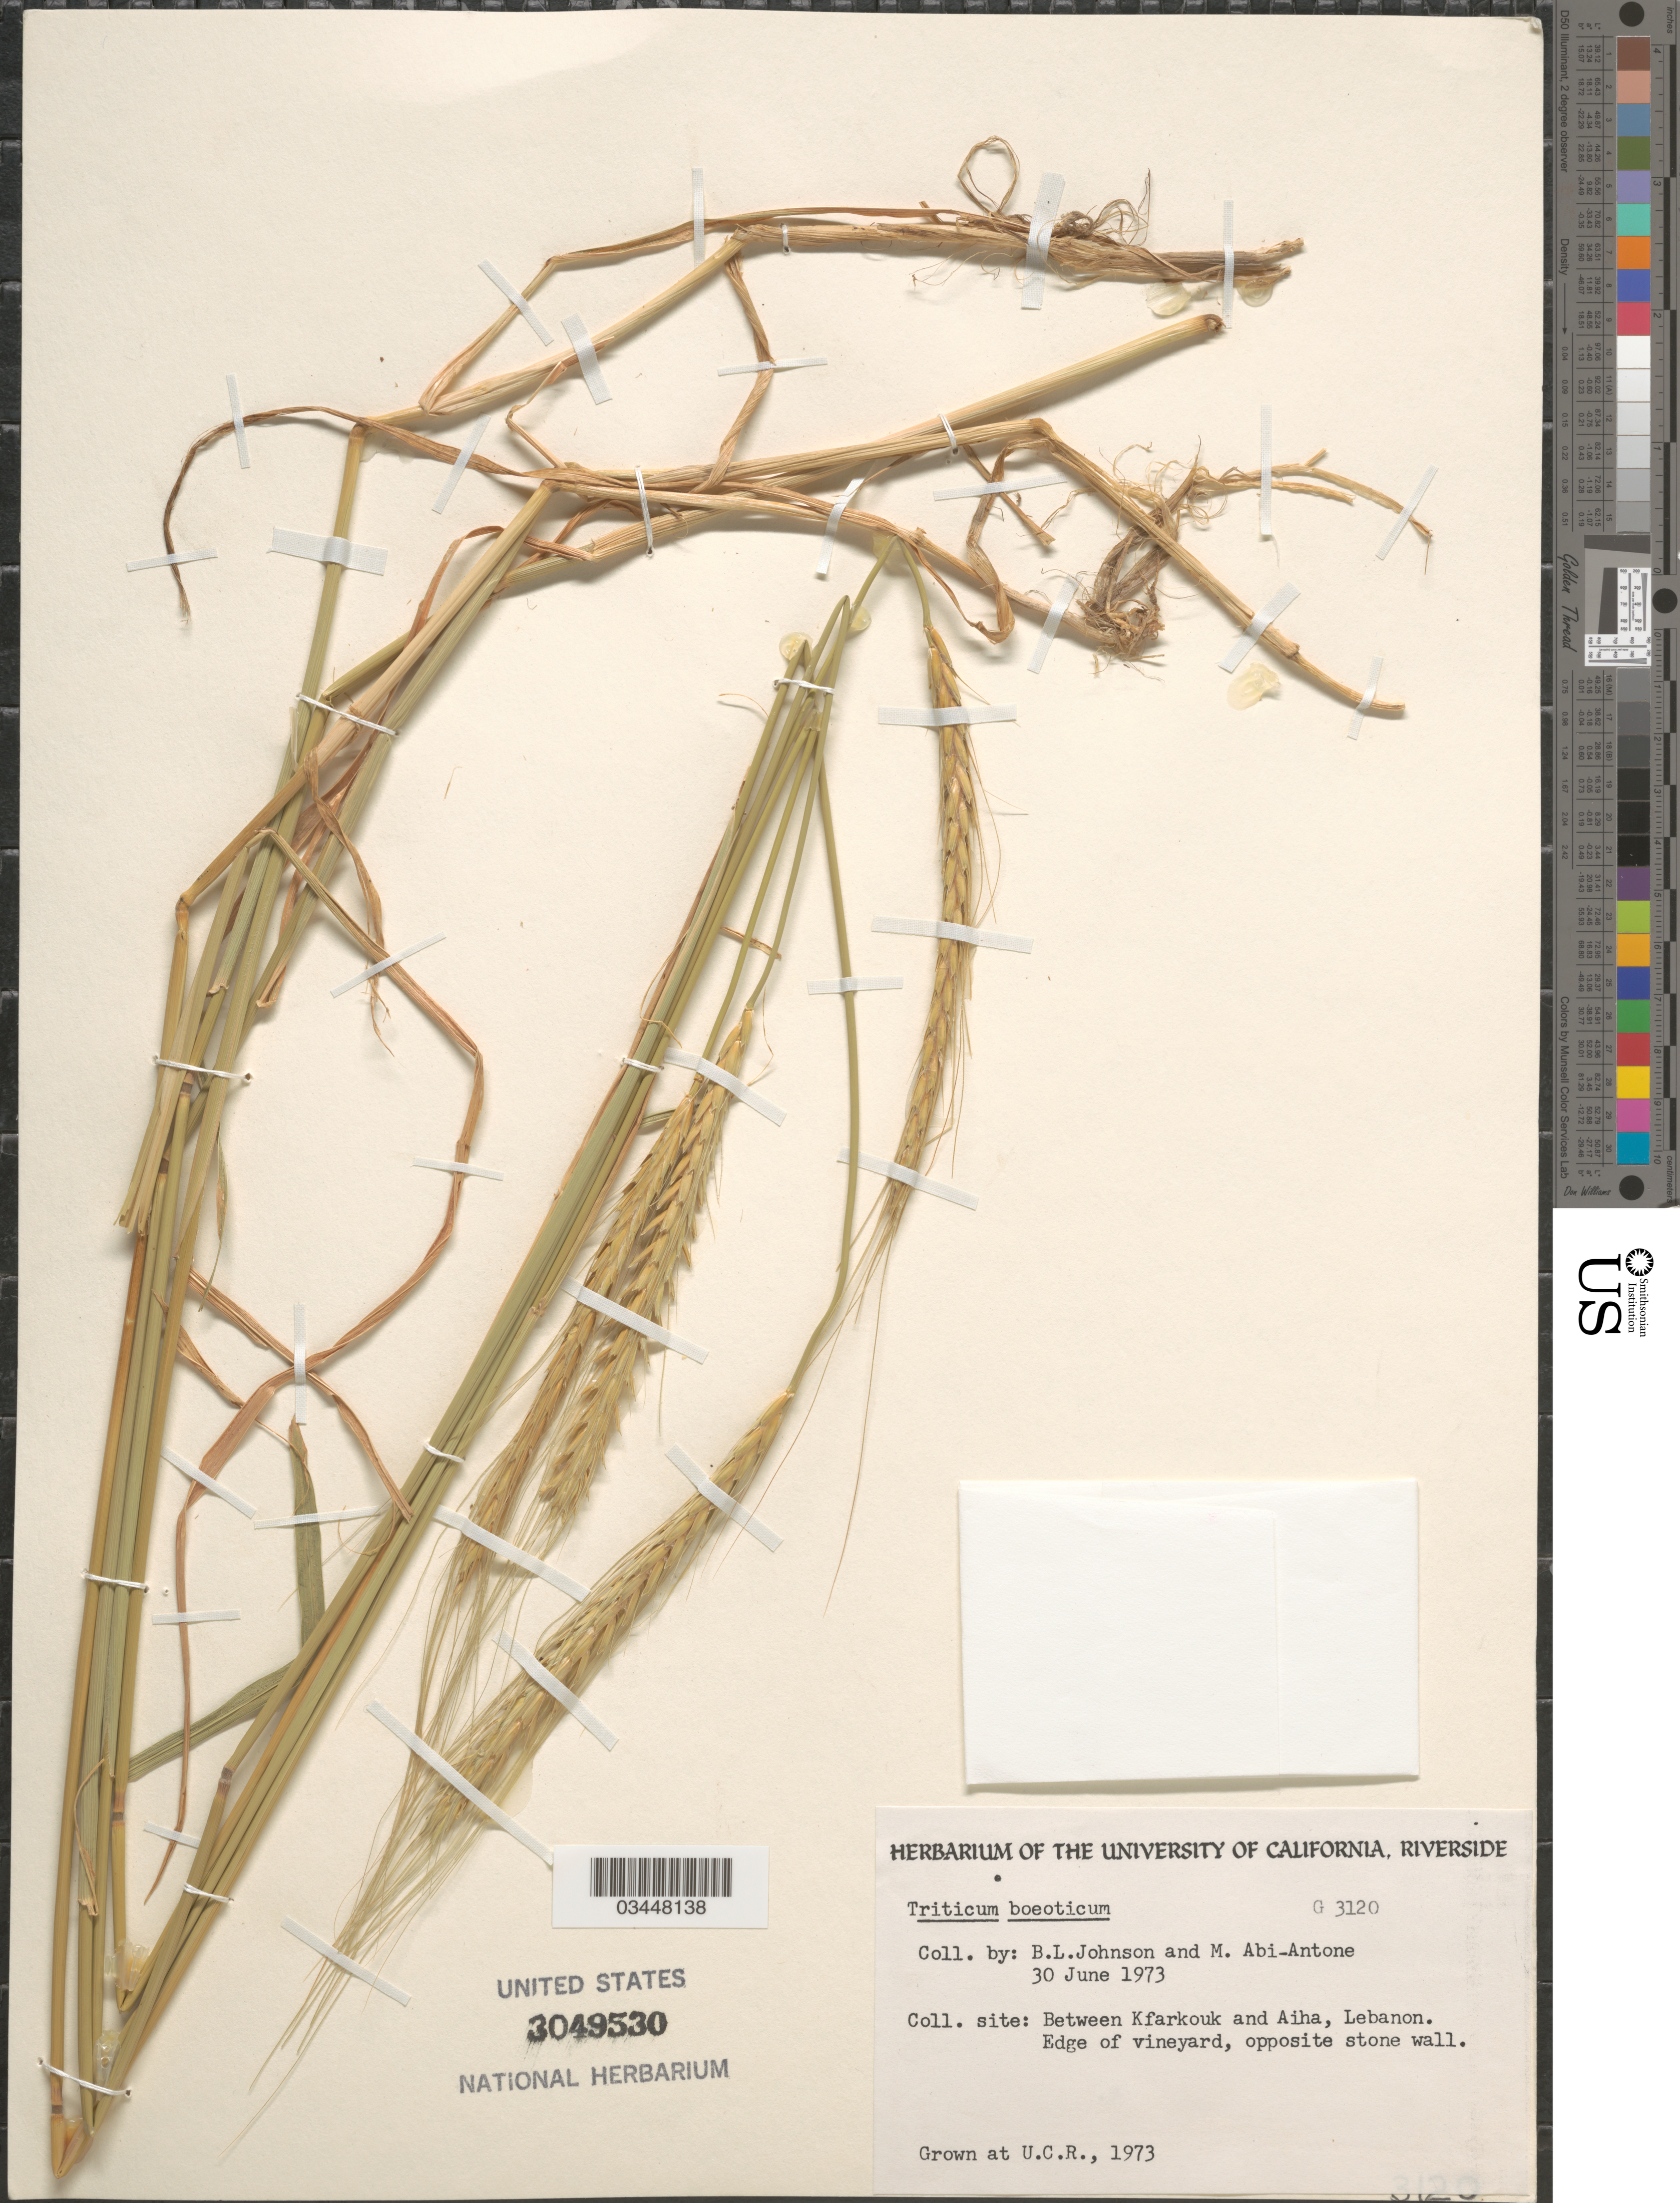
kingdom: Plantae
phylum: Tracheophyta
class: Liliopsida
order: Poales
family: Poaceae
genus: Triticum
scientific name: Triticum boeoticum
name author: Boiss.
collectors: ex herb. Univ. of California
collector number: G3120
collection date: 1973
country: United States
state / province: California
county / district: Riverside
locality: U.C.R.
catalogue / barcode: US 3049530